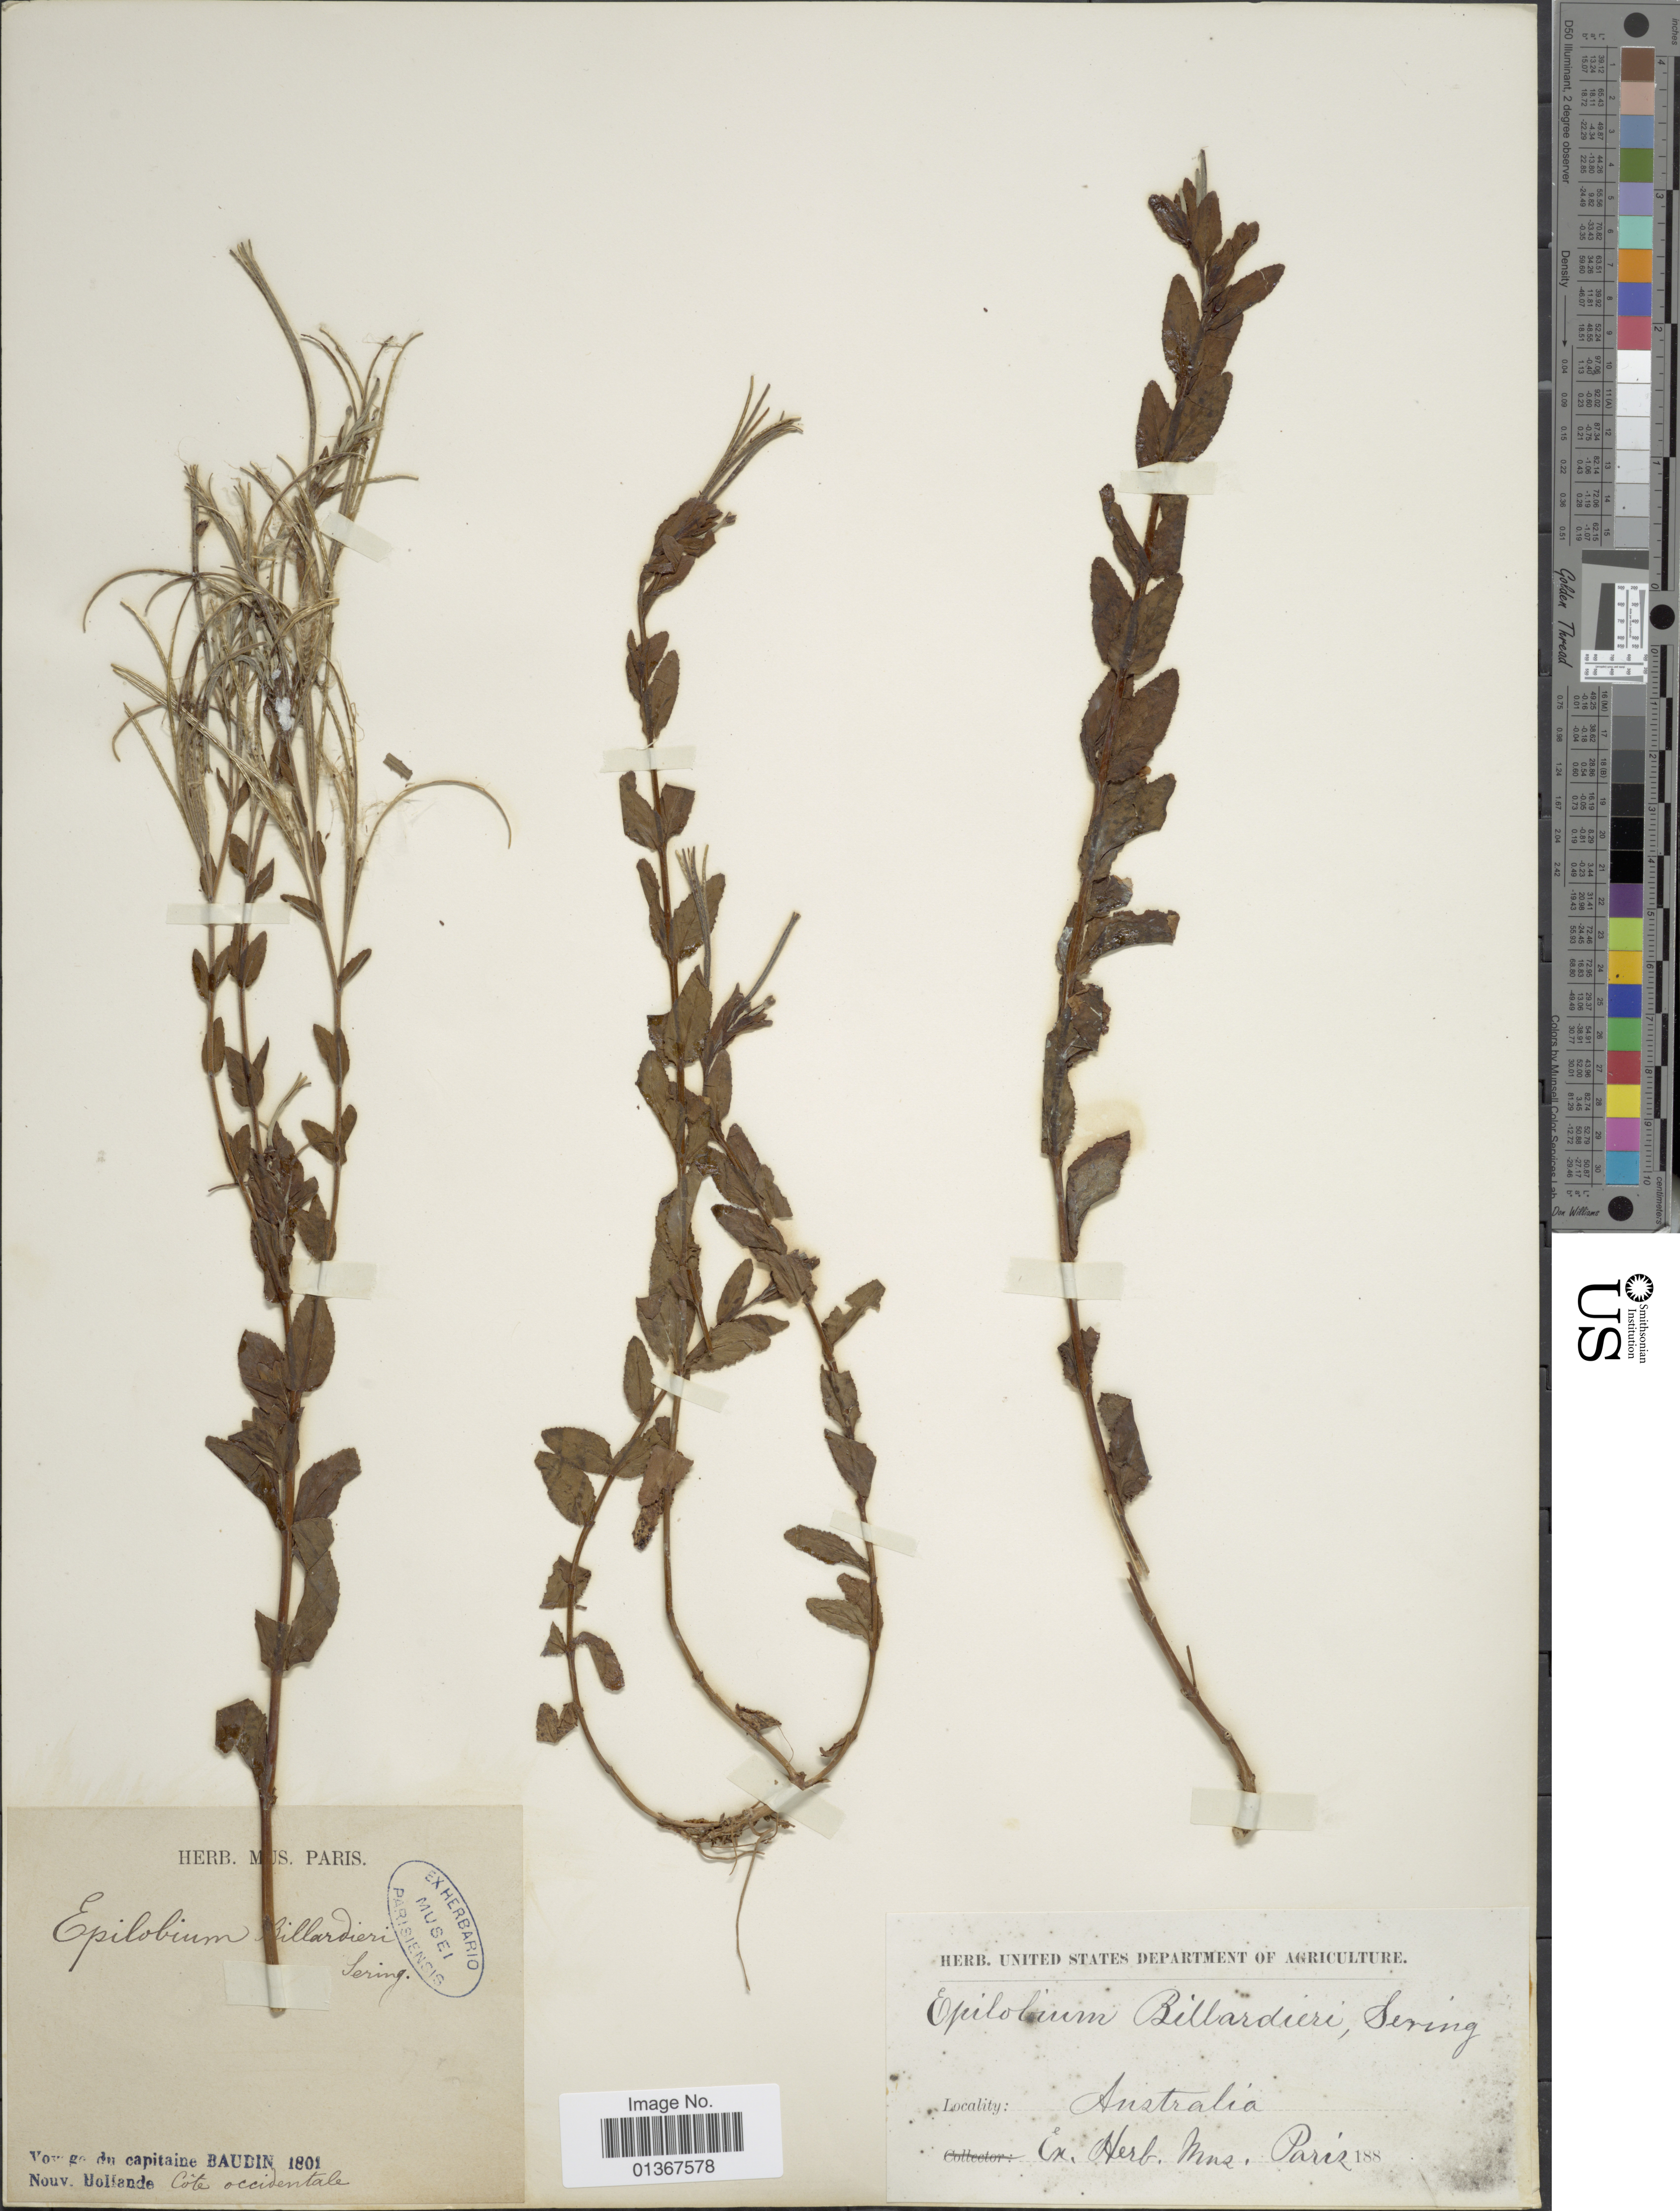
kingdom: Plantae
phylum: Tracheophyta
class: Magnoliopsida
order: Myrtales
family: Onagraceae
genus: Epilobium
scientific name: Epilobium billardiereanum subsp. billardiereanum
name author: Ser.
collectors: ex herb. Mus. Paris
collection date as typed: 188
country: Australia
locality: Nouv. Hollande, Cöte occidentale.